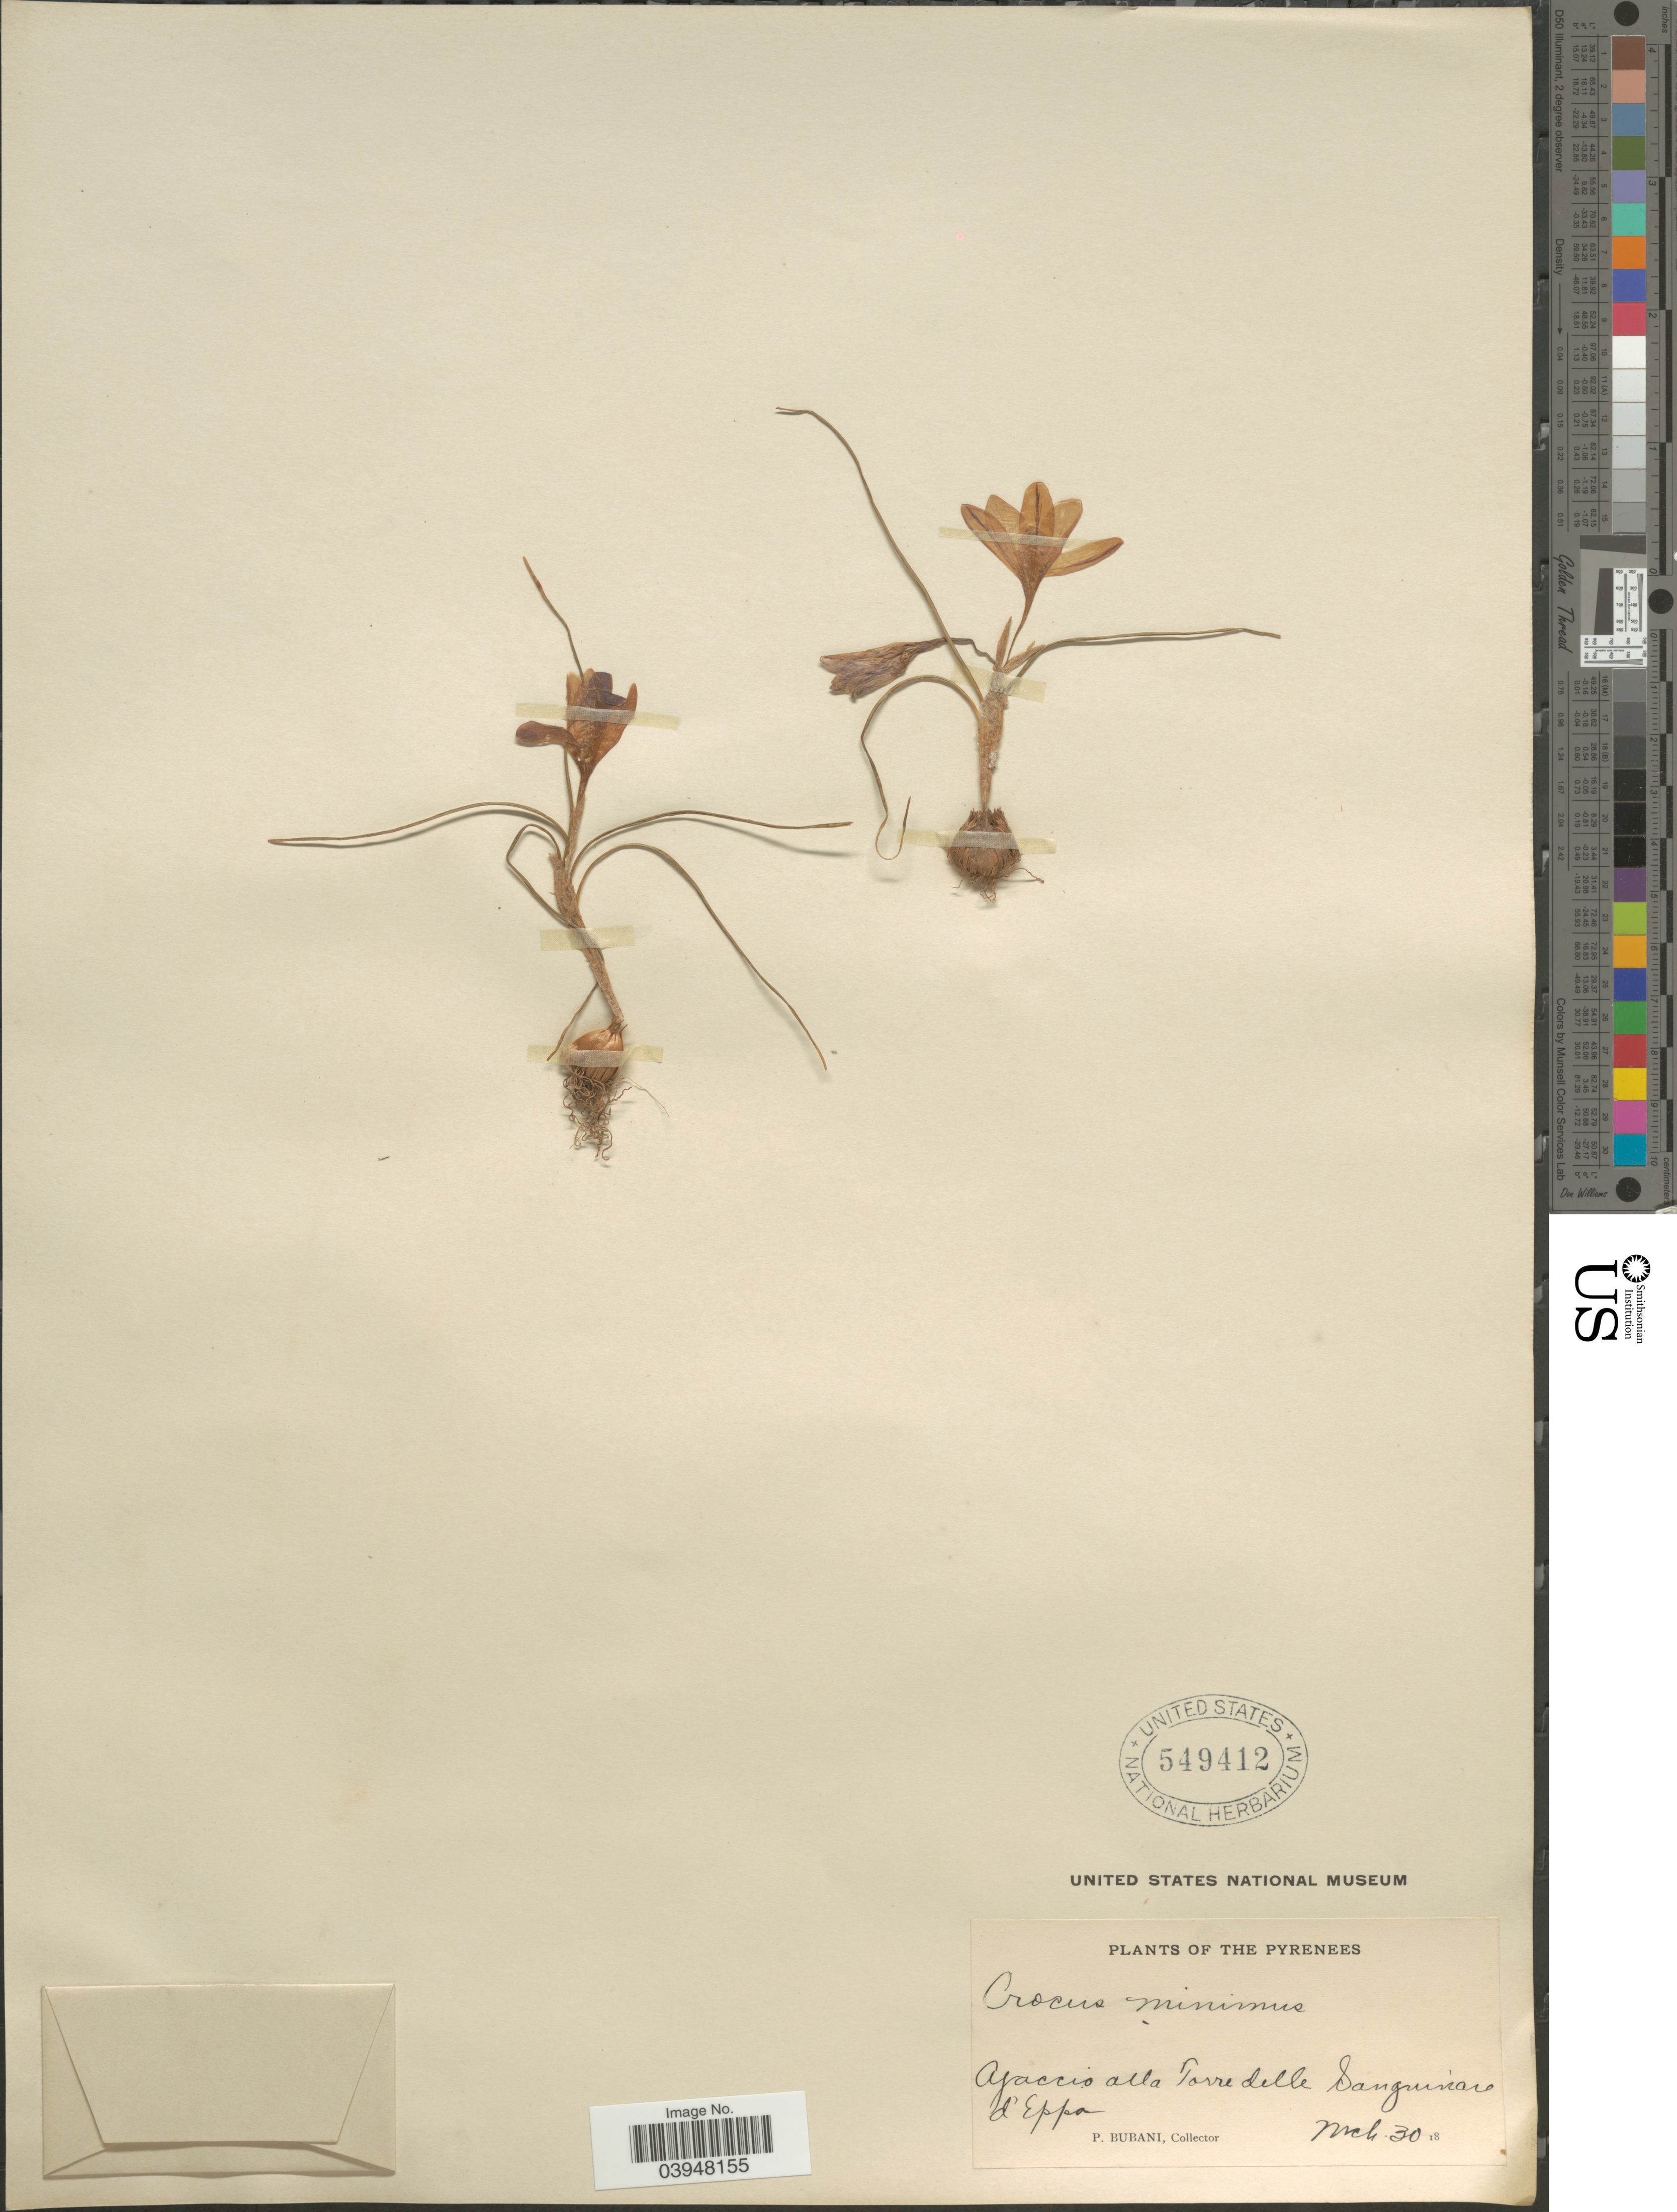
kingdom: Plantae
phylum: Tracheophyta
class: Liliopsida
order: Asparagales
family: Iridaceae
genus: Crocus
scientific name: Crocus minimus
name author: DC.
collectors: P. Bubani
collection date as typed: Transcribed d/m/y: /3/30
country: France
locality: The Pyrenees. Ajaccio alla Torre delle Sanguinare d' Eppa.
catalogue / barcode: US 549412